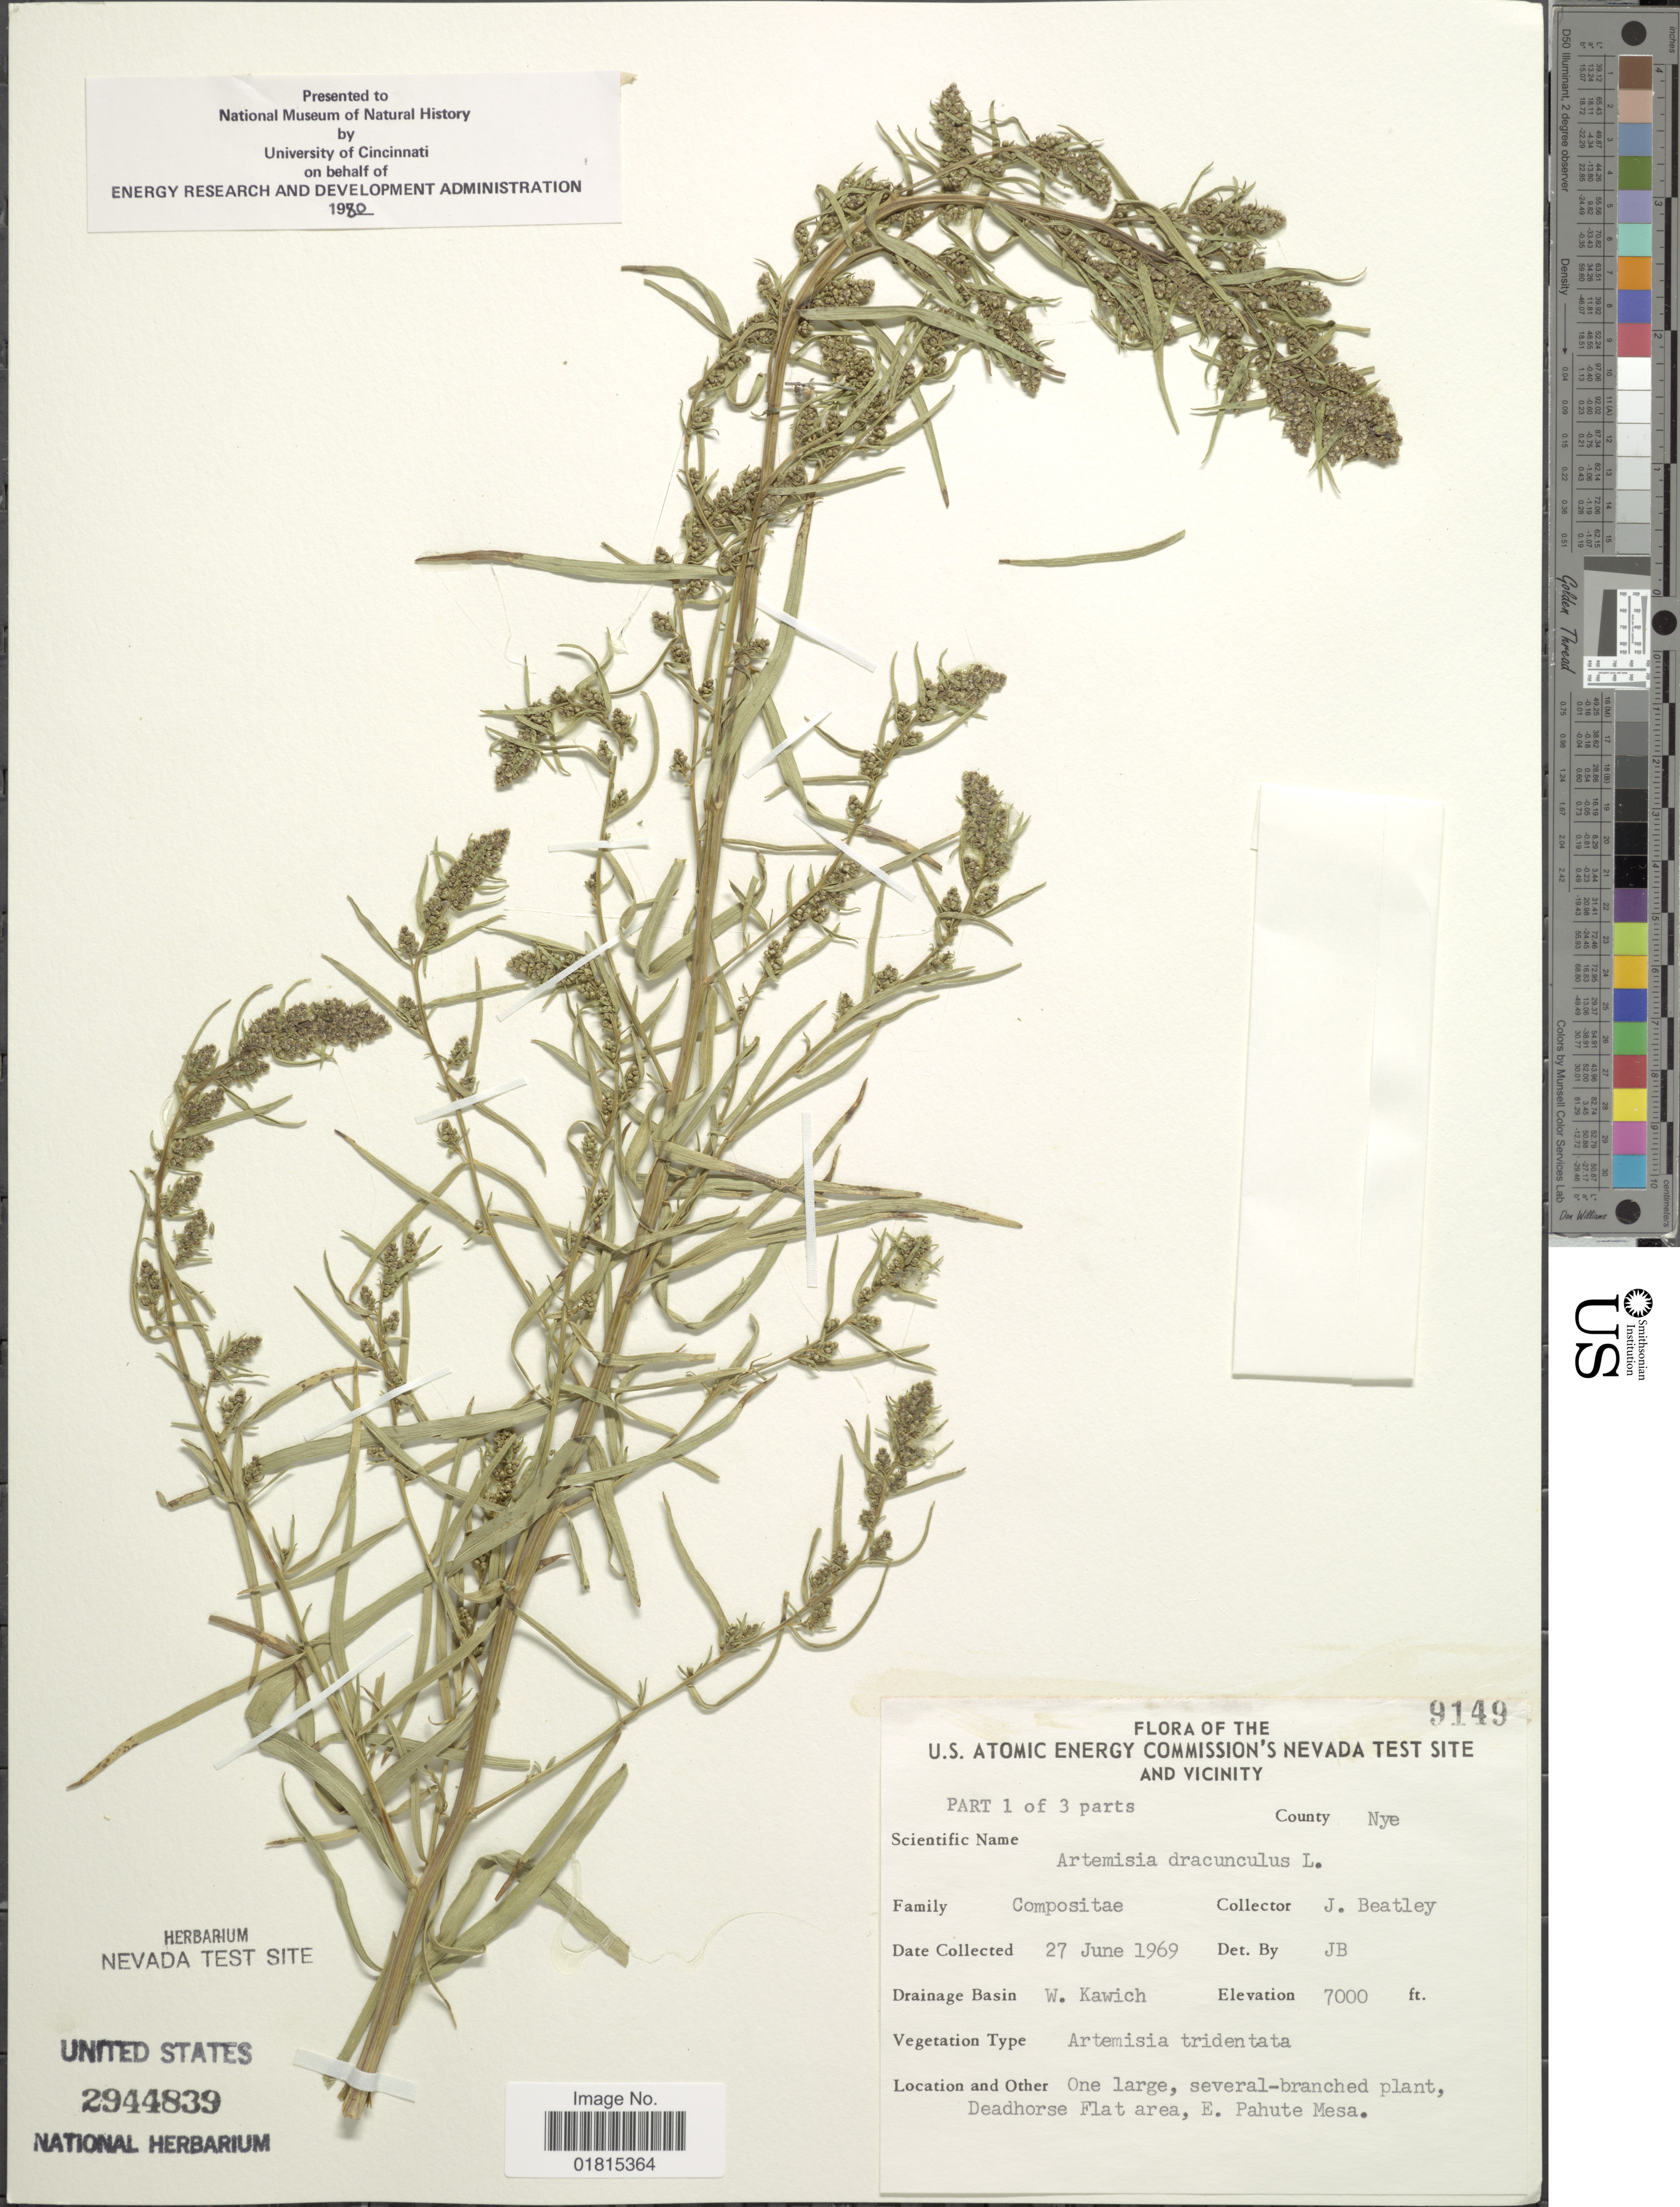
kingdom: Plantae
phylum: Tracheophyta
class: Magnoliopsida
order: Asterales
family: Asteraceae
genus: Artemisia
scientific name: Artemisia dracunculoides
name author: Pursh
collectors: J. C. Beatley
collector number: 9149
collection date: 1969-06-27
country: United States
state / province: Nevada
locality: U.S. Atomic Energy Commission's Nevada Test Site and vicinity. County Nye. W. Kawich. One large, several-branched plant, Deadhorse Flat area, E. Pahute Mesa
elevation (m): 2134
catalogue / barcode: US 2944839